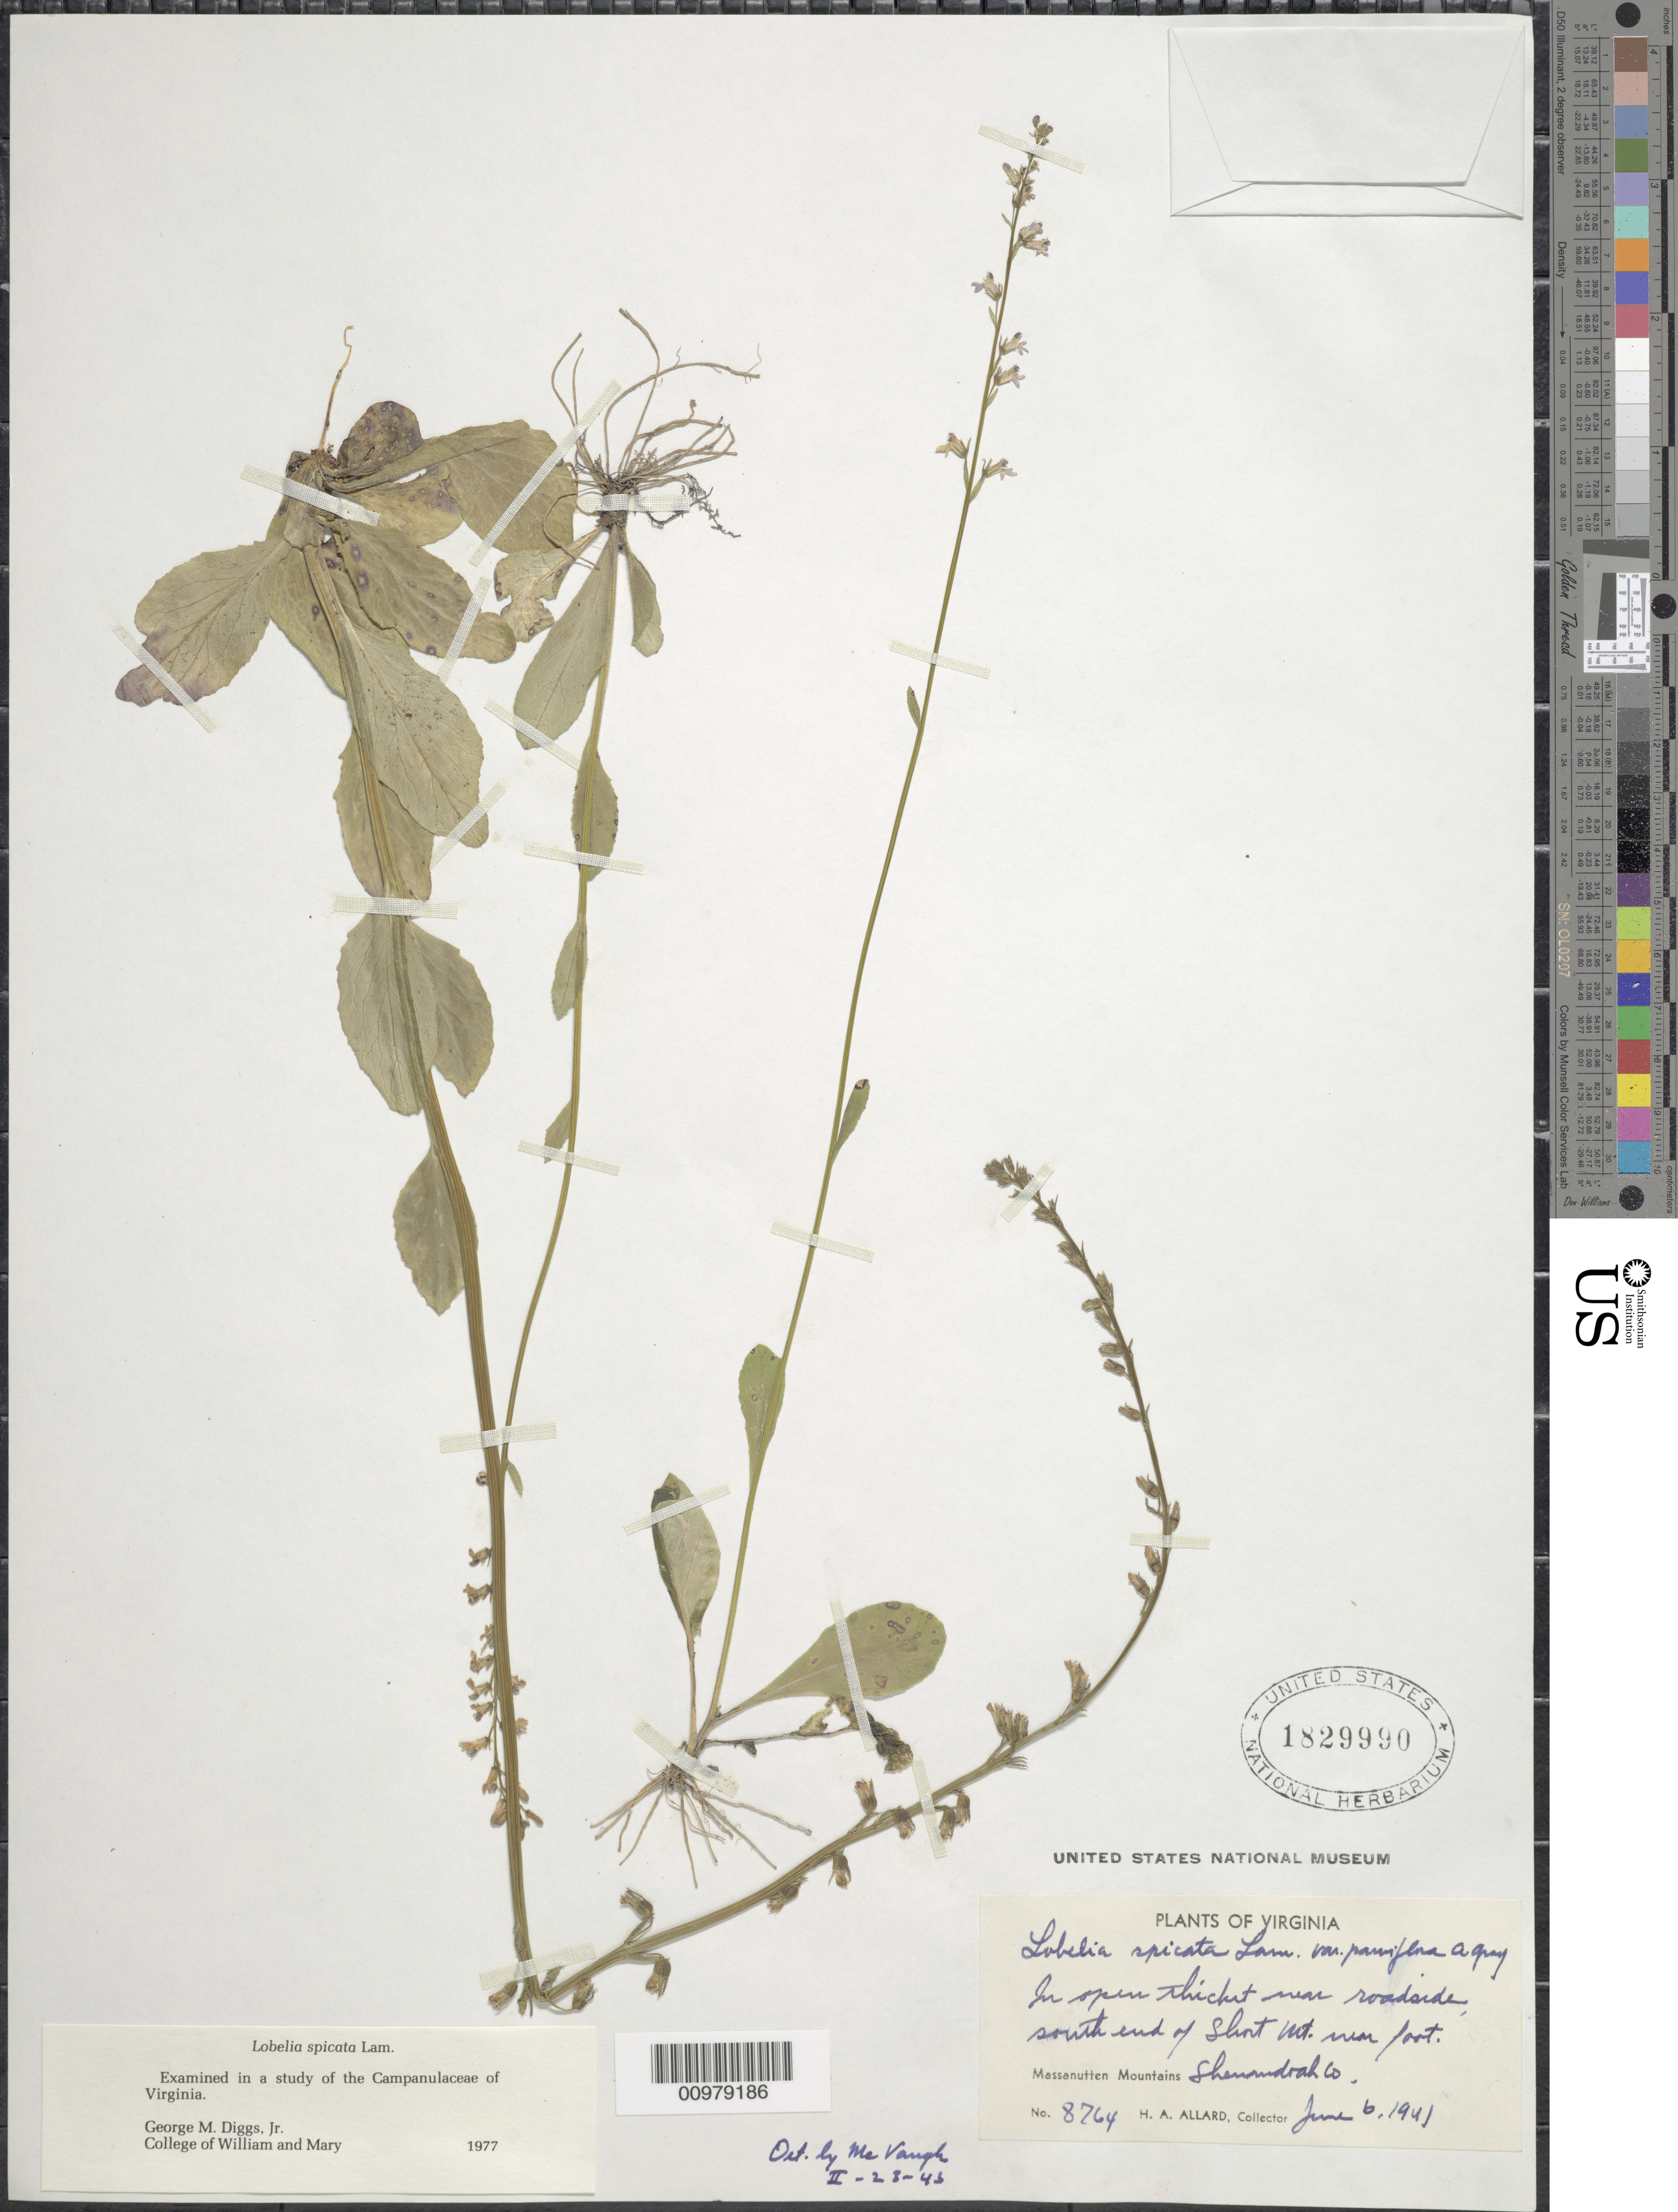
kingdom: Plantae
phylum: Tracheophyta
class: Magnoliopsida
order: Asterales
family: Campanulaceae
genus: Lobelia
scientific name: Lobelia spicata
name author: Lam.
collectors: H. A. Allard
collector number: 8764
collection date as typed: June 6, 1941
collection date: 1941-06-06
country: United States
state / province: Virginia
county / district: Shenandoah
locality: South end of Short Mountain near foot. Massanutten Mountains.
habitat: in open thicket near roadside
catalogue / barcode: US 1829990